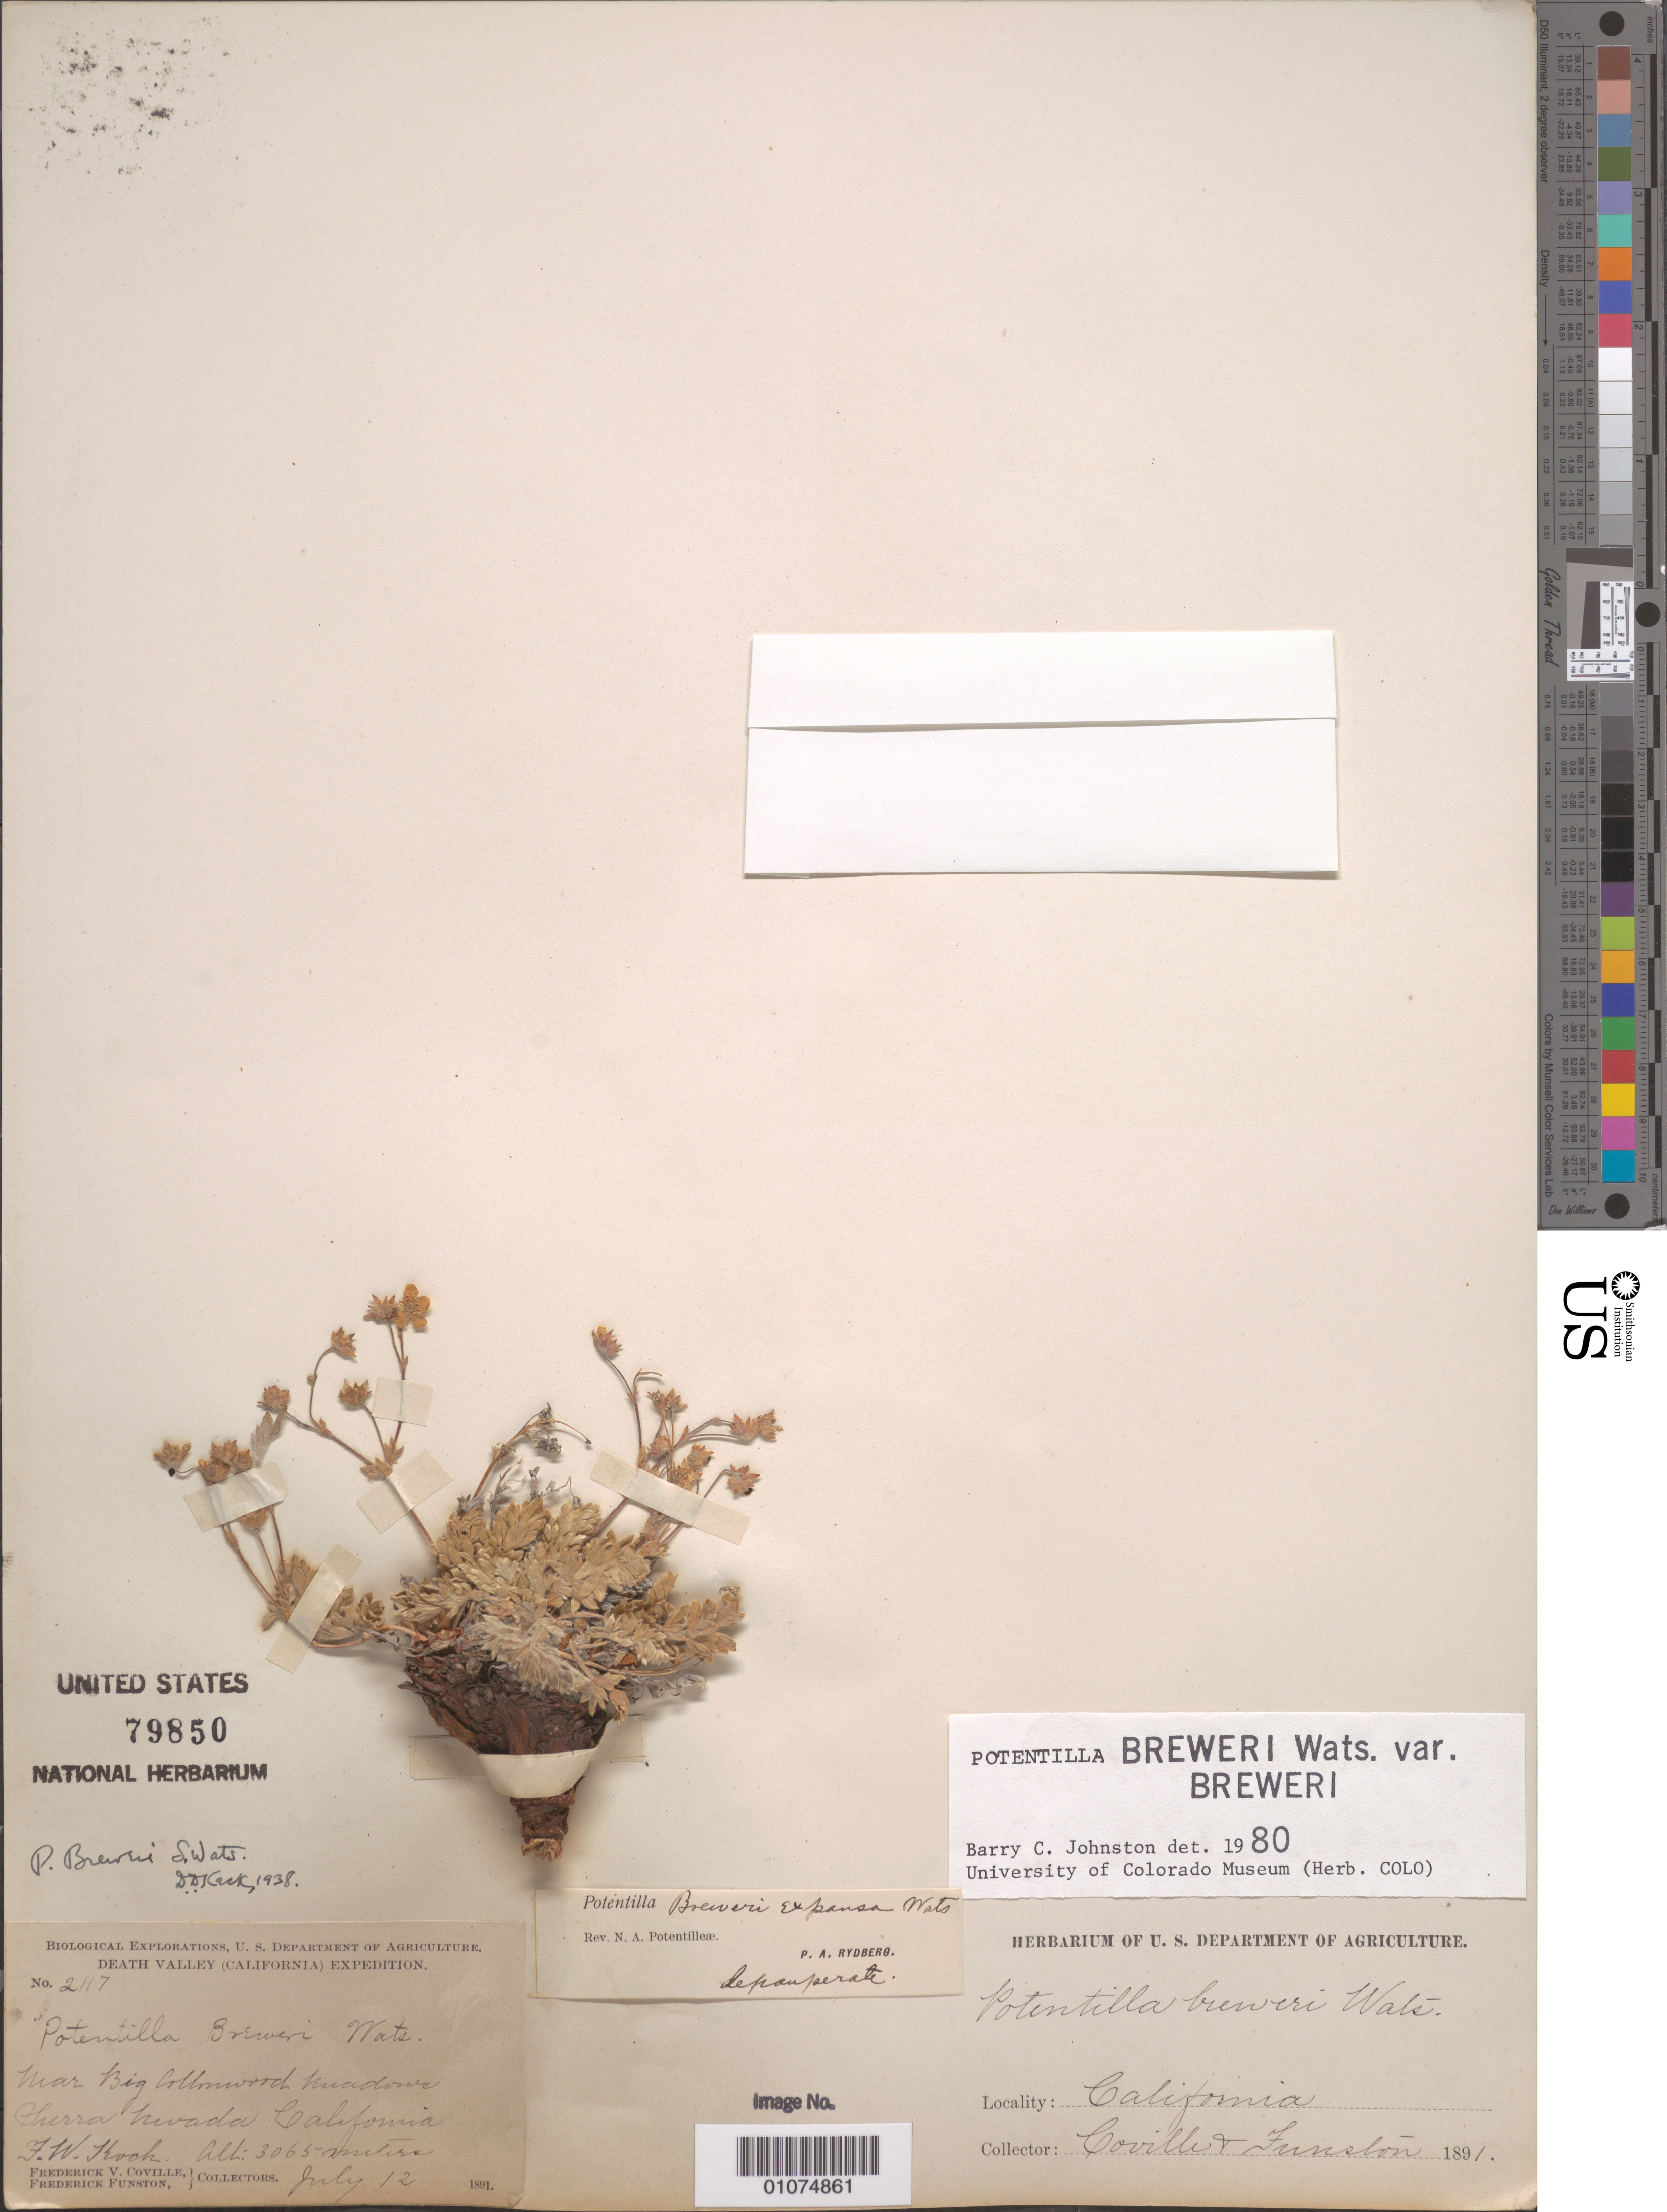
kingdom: Plantae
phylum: Tracheophyta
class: Magnoliopsida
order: Rosales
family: Rosaceae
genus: Potentilla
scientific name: Potentilla breweri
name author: S. Watson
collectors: F. W. Koch, F. Funston & F. V. Coville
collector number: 2117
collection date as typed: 12 Jul 1891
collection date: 1891-07-12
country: United States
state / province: California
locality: Near Big Cottonwood Meadow, Sierra Nevada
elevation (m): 3065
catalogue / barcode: US 79850